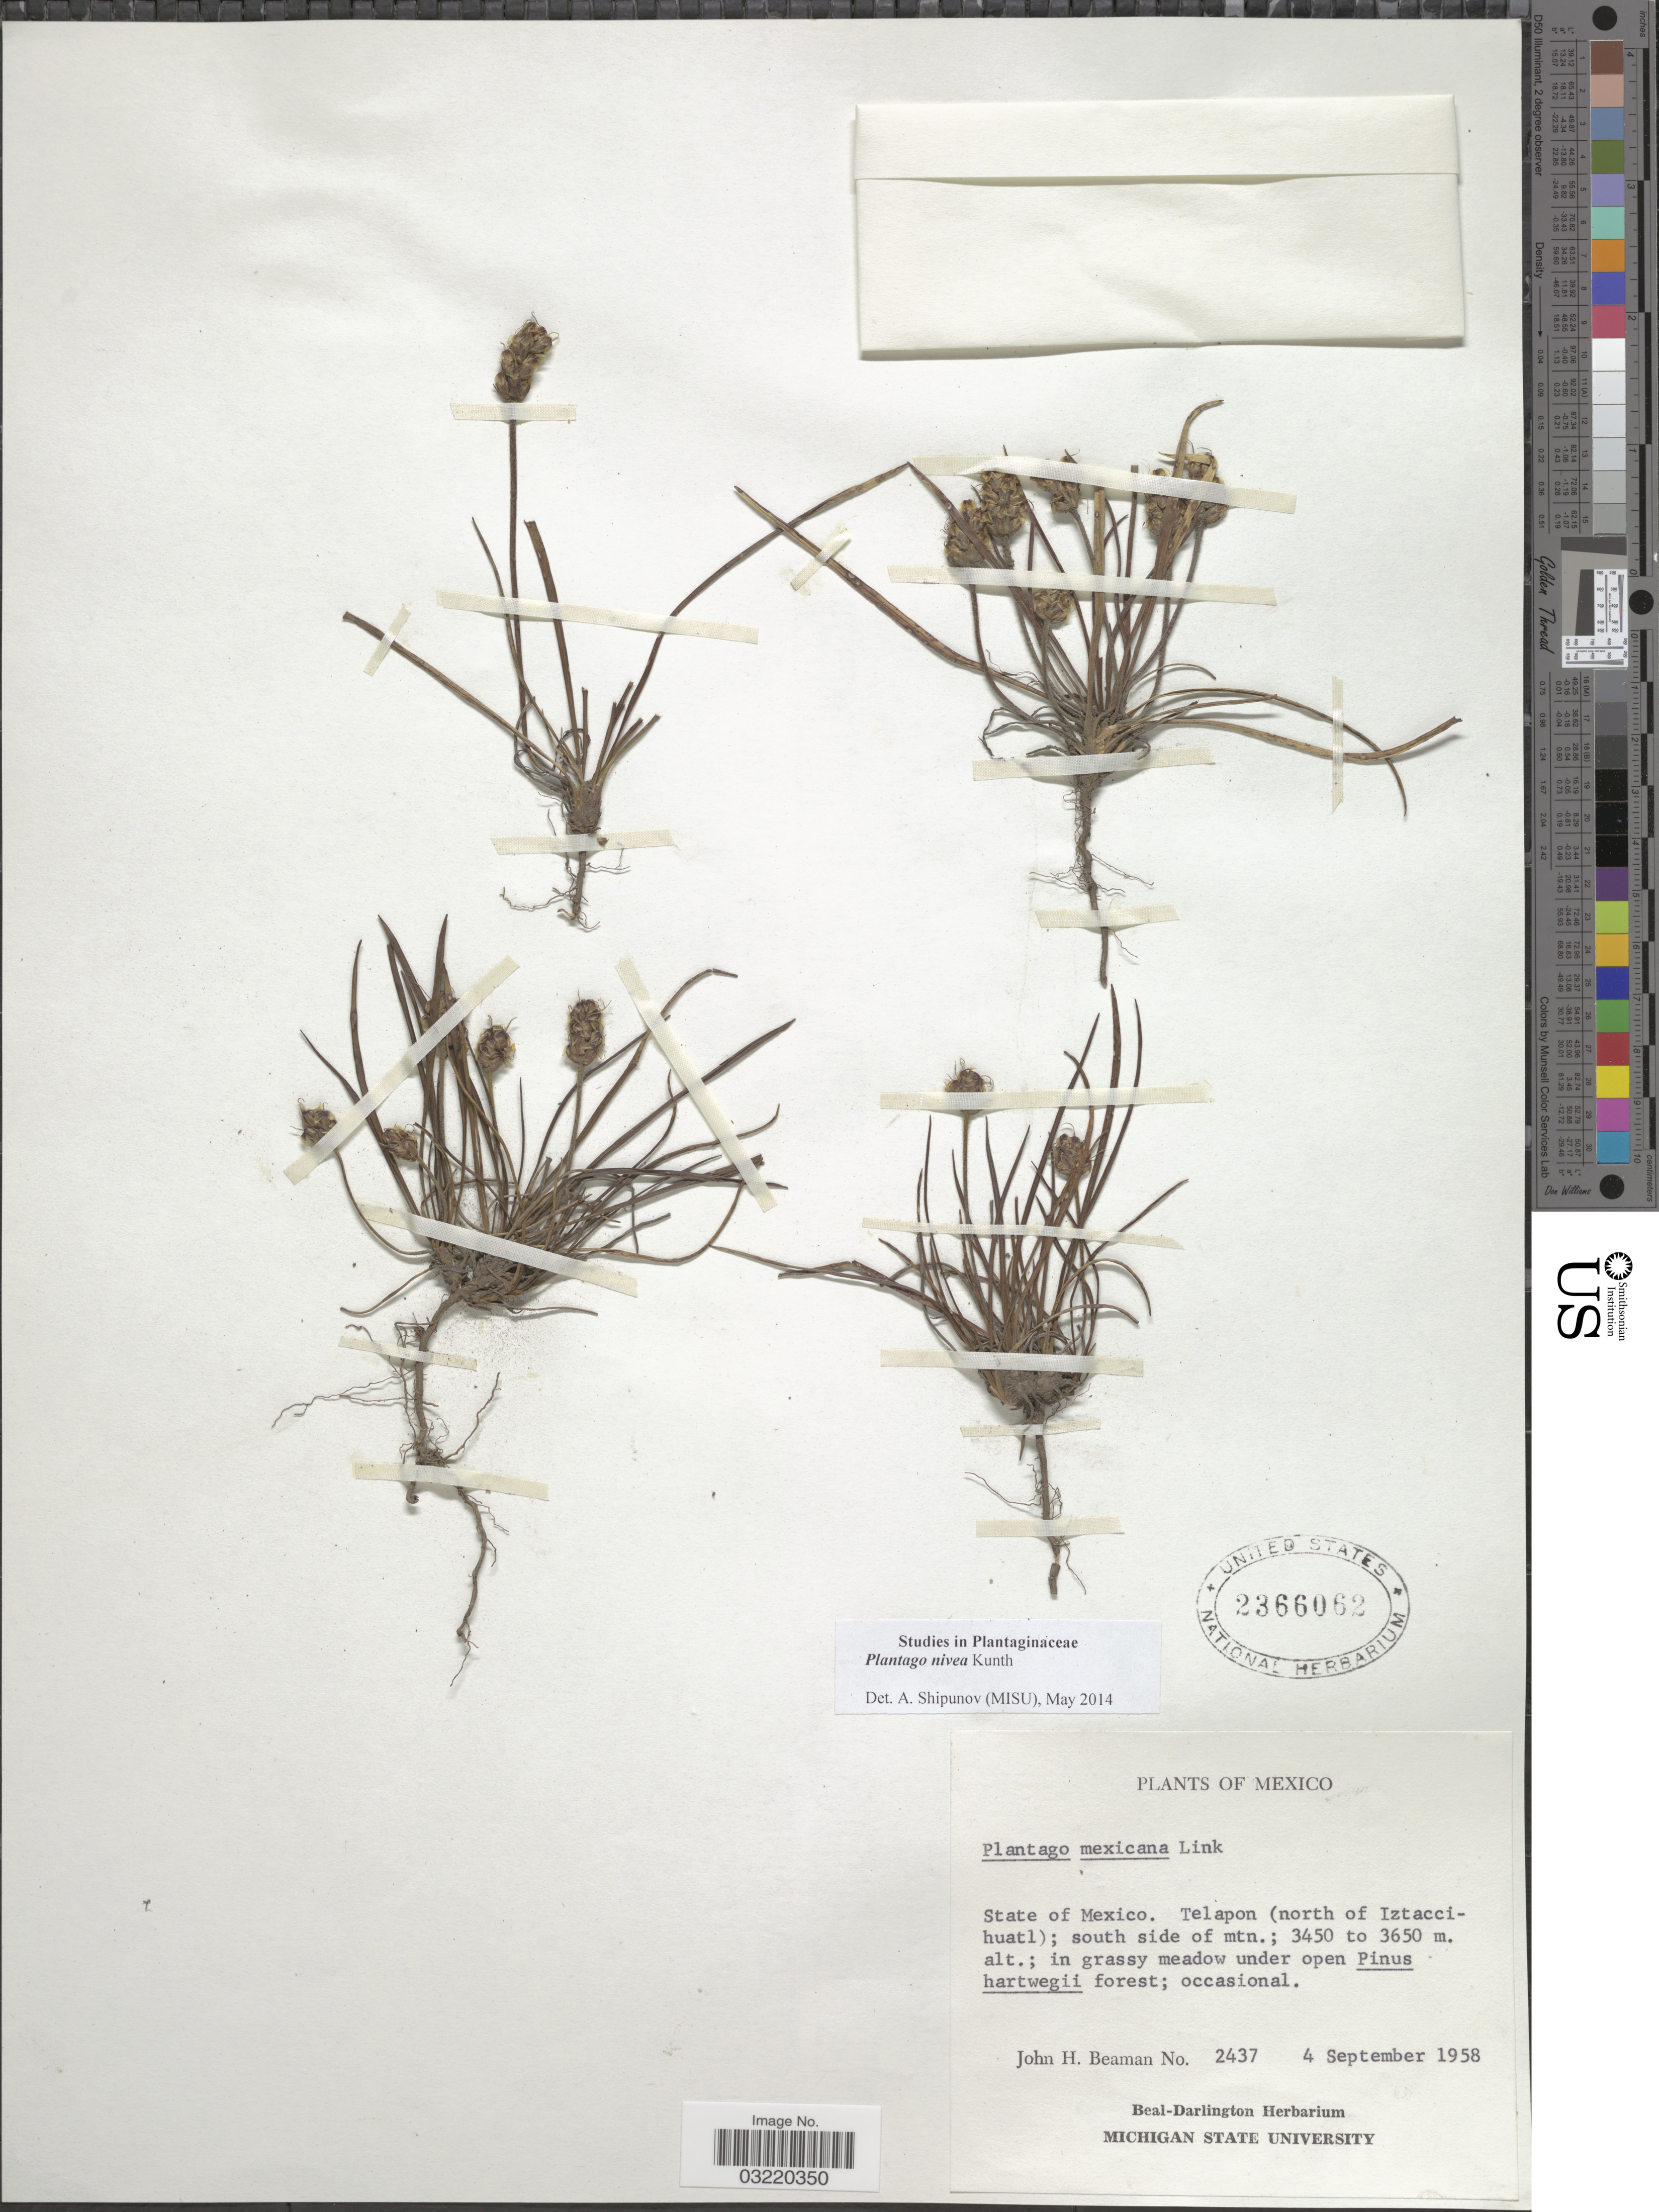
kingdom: Plantae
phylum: Tracheophyta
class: Magnoliopsida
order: Lamiales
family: Plantaginaceae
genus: Plantago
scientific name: Plantago nivea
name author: Kunth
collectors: J. H. Beaman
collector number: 2437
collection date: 1958-09-04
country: Mexico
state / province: México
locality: Telapon (north of Iztaccihuatl); south side of mtn.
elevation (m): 3450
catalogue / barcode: US 2366062